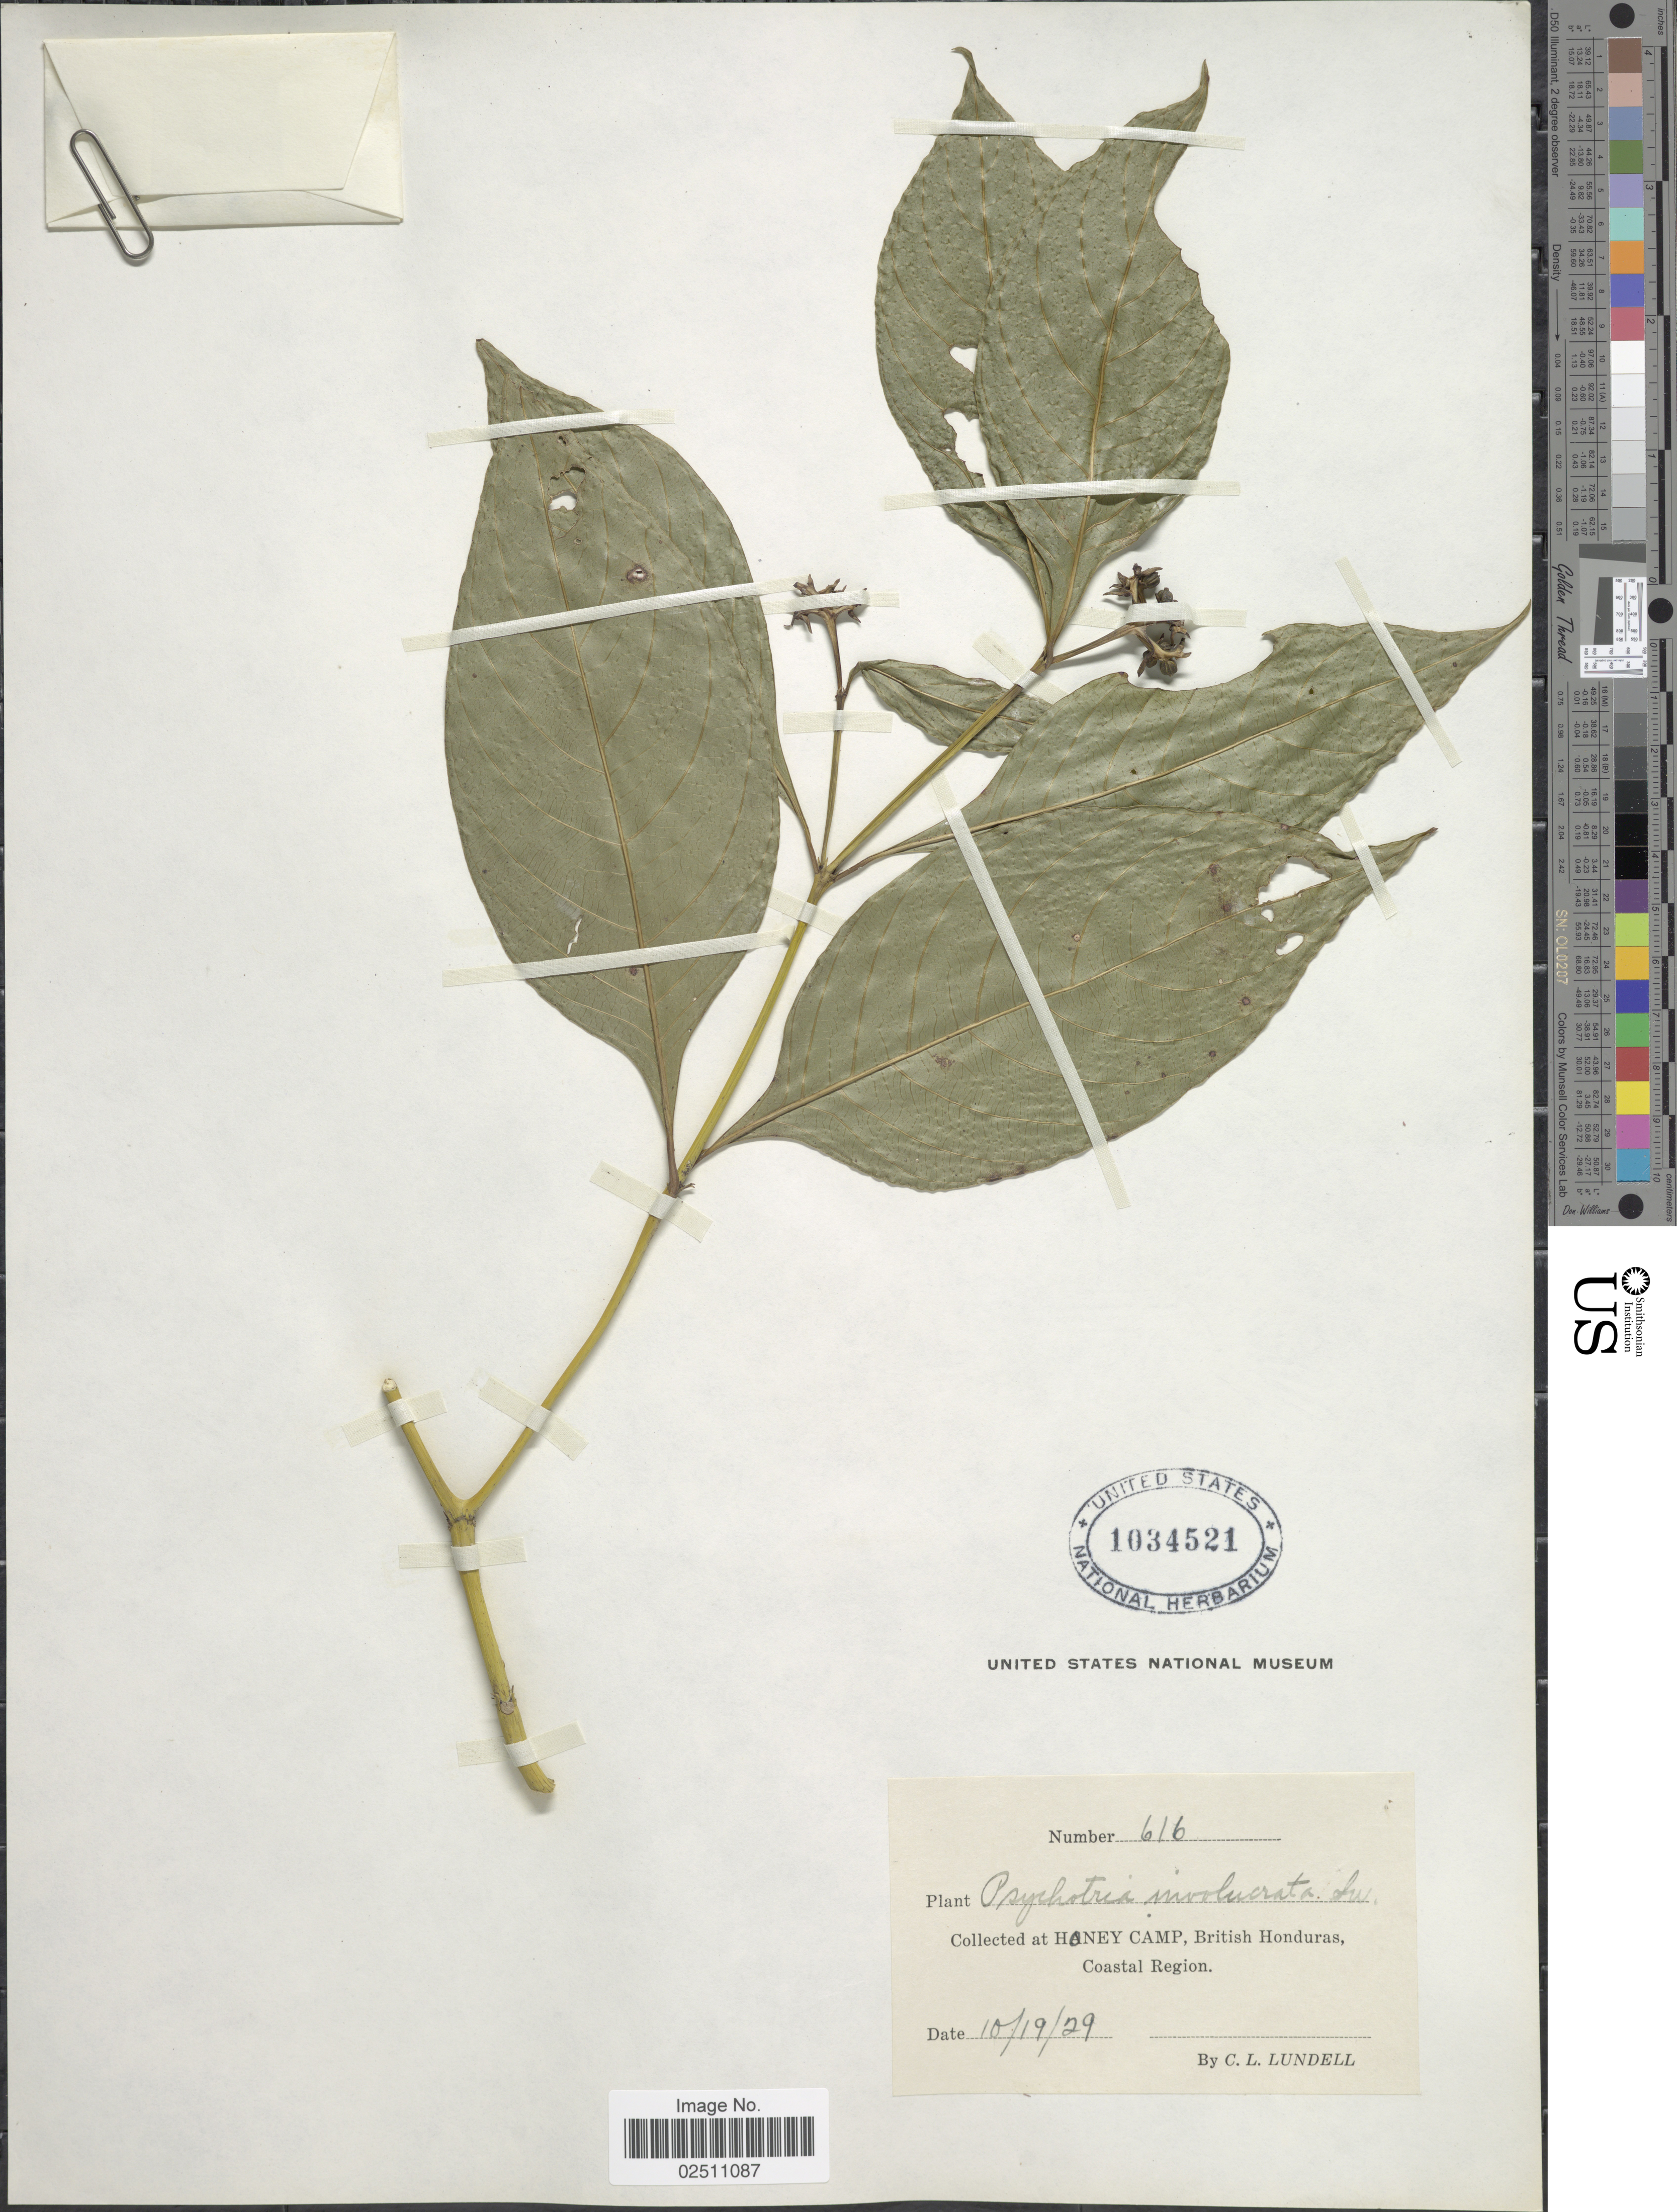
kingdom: Plantae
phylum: Tracheophyta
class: Magnoliopsida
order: Gentianales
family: Rubiaceae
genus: Psychotria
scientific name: Psychotria involucrata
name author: Sw.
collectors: C. L. Lundell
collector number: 616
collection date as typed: Transcribed d/m/y: 19/10/29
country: Belize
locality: Honey Camp, British Honduras, Coastal Region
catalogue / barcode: US 1034521